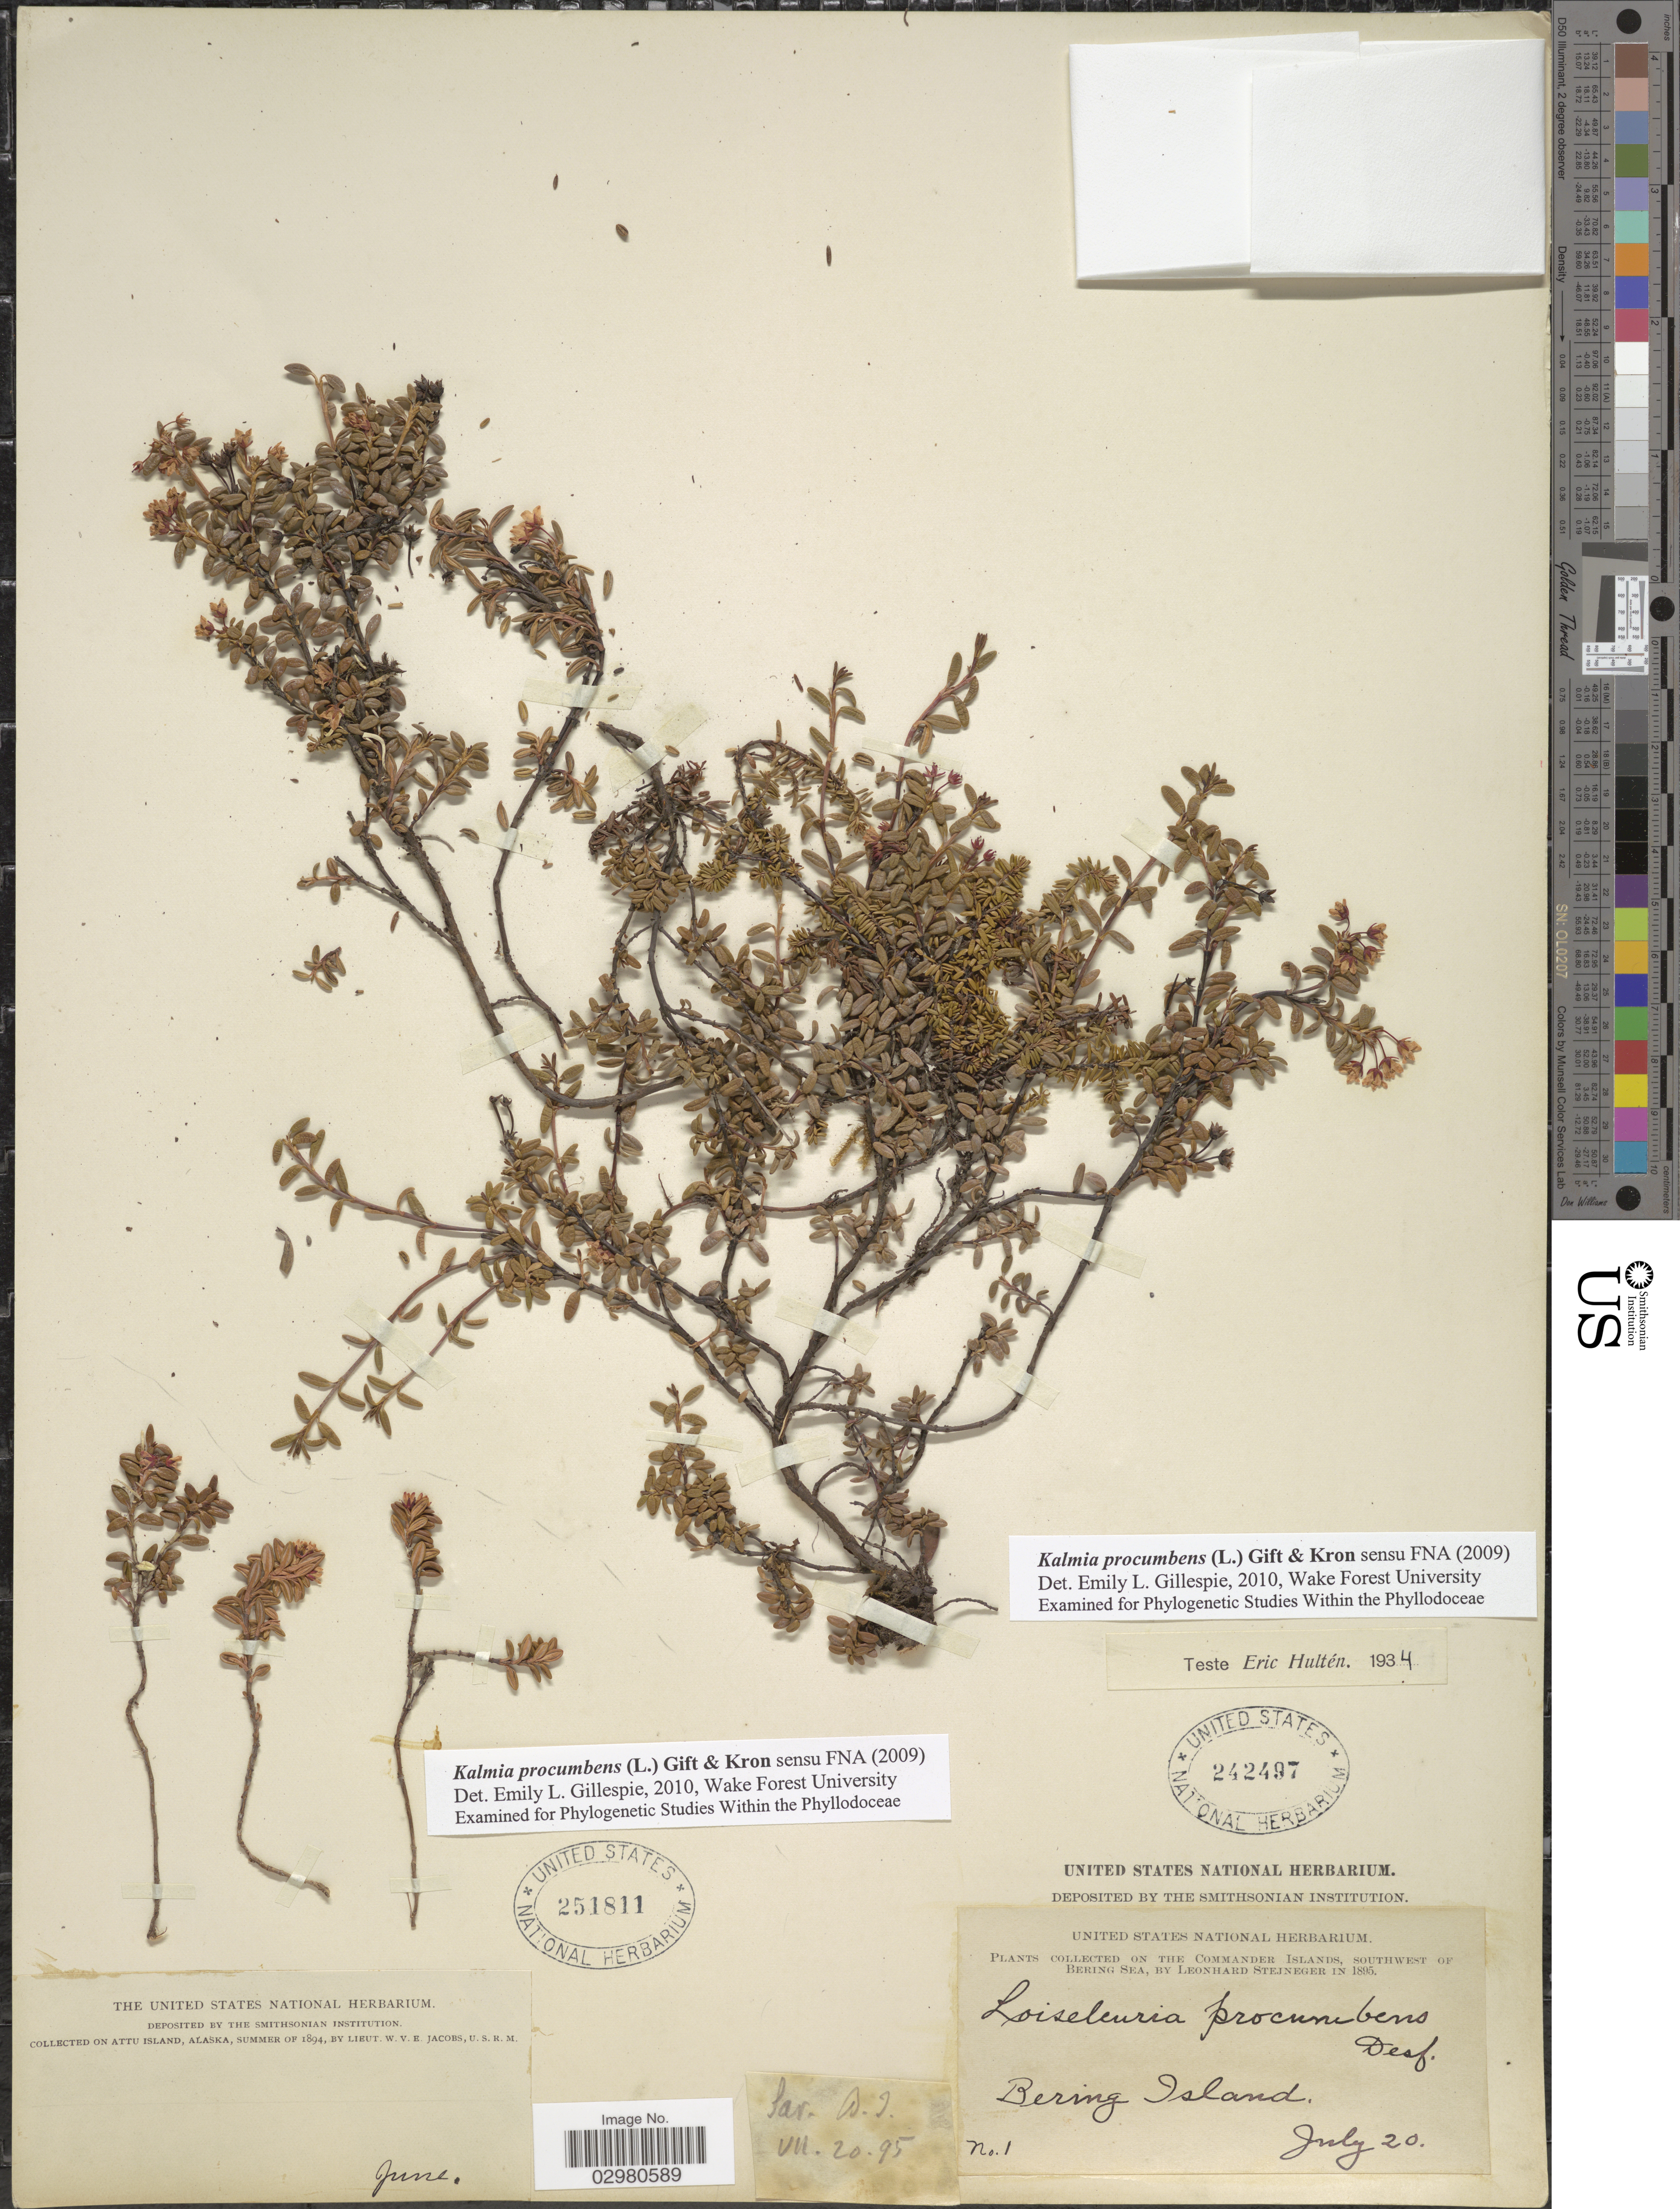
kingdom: Plantae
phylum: Tracheophyta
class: Magnoliopsida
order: Ericales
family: Ericaceae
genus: Loiseleuria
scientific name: Loiseleuria procumbens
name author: (L.) Desv.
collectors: W. V. E. Jacobs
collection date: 1894-06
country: United States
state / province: Alaska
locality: On Attu Island.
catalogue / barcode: US 251811